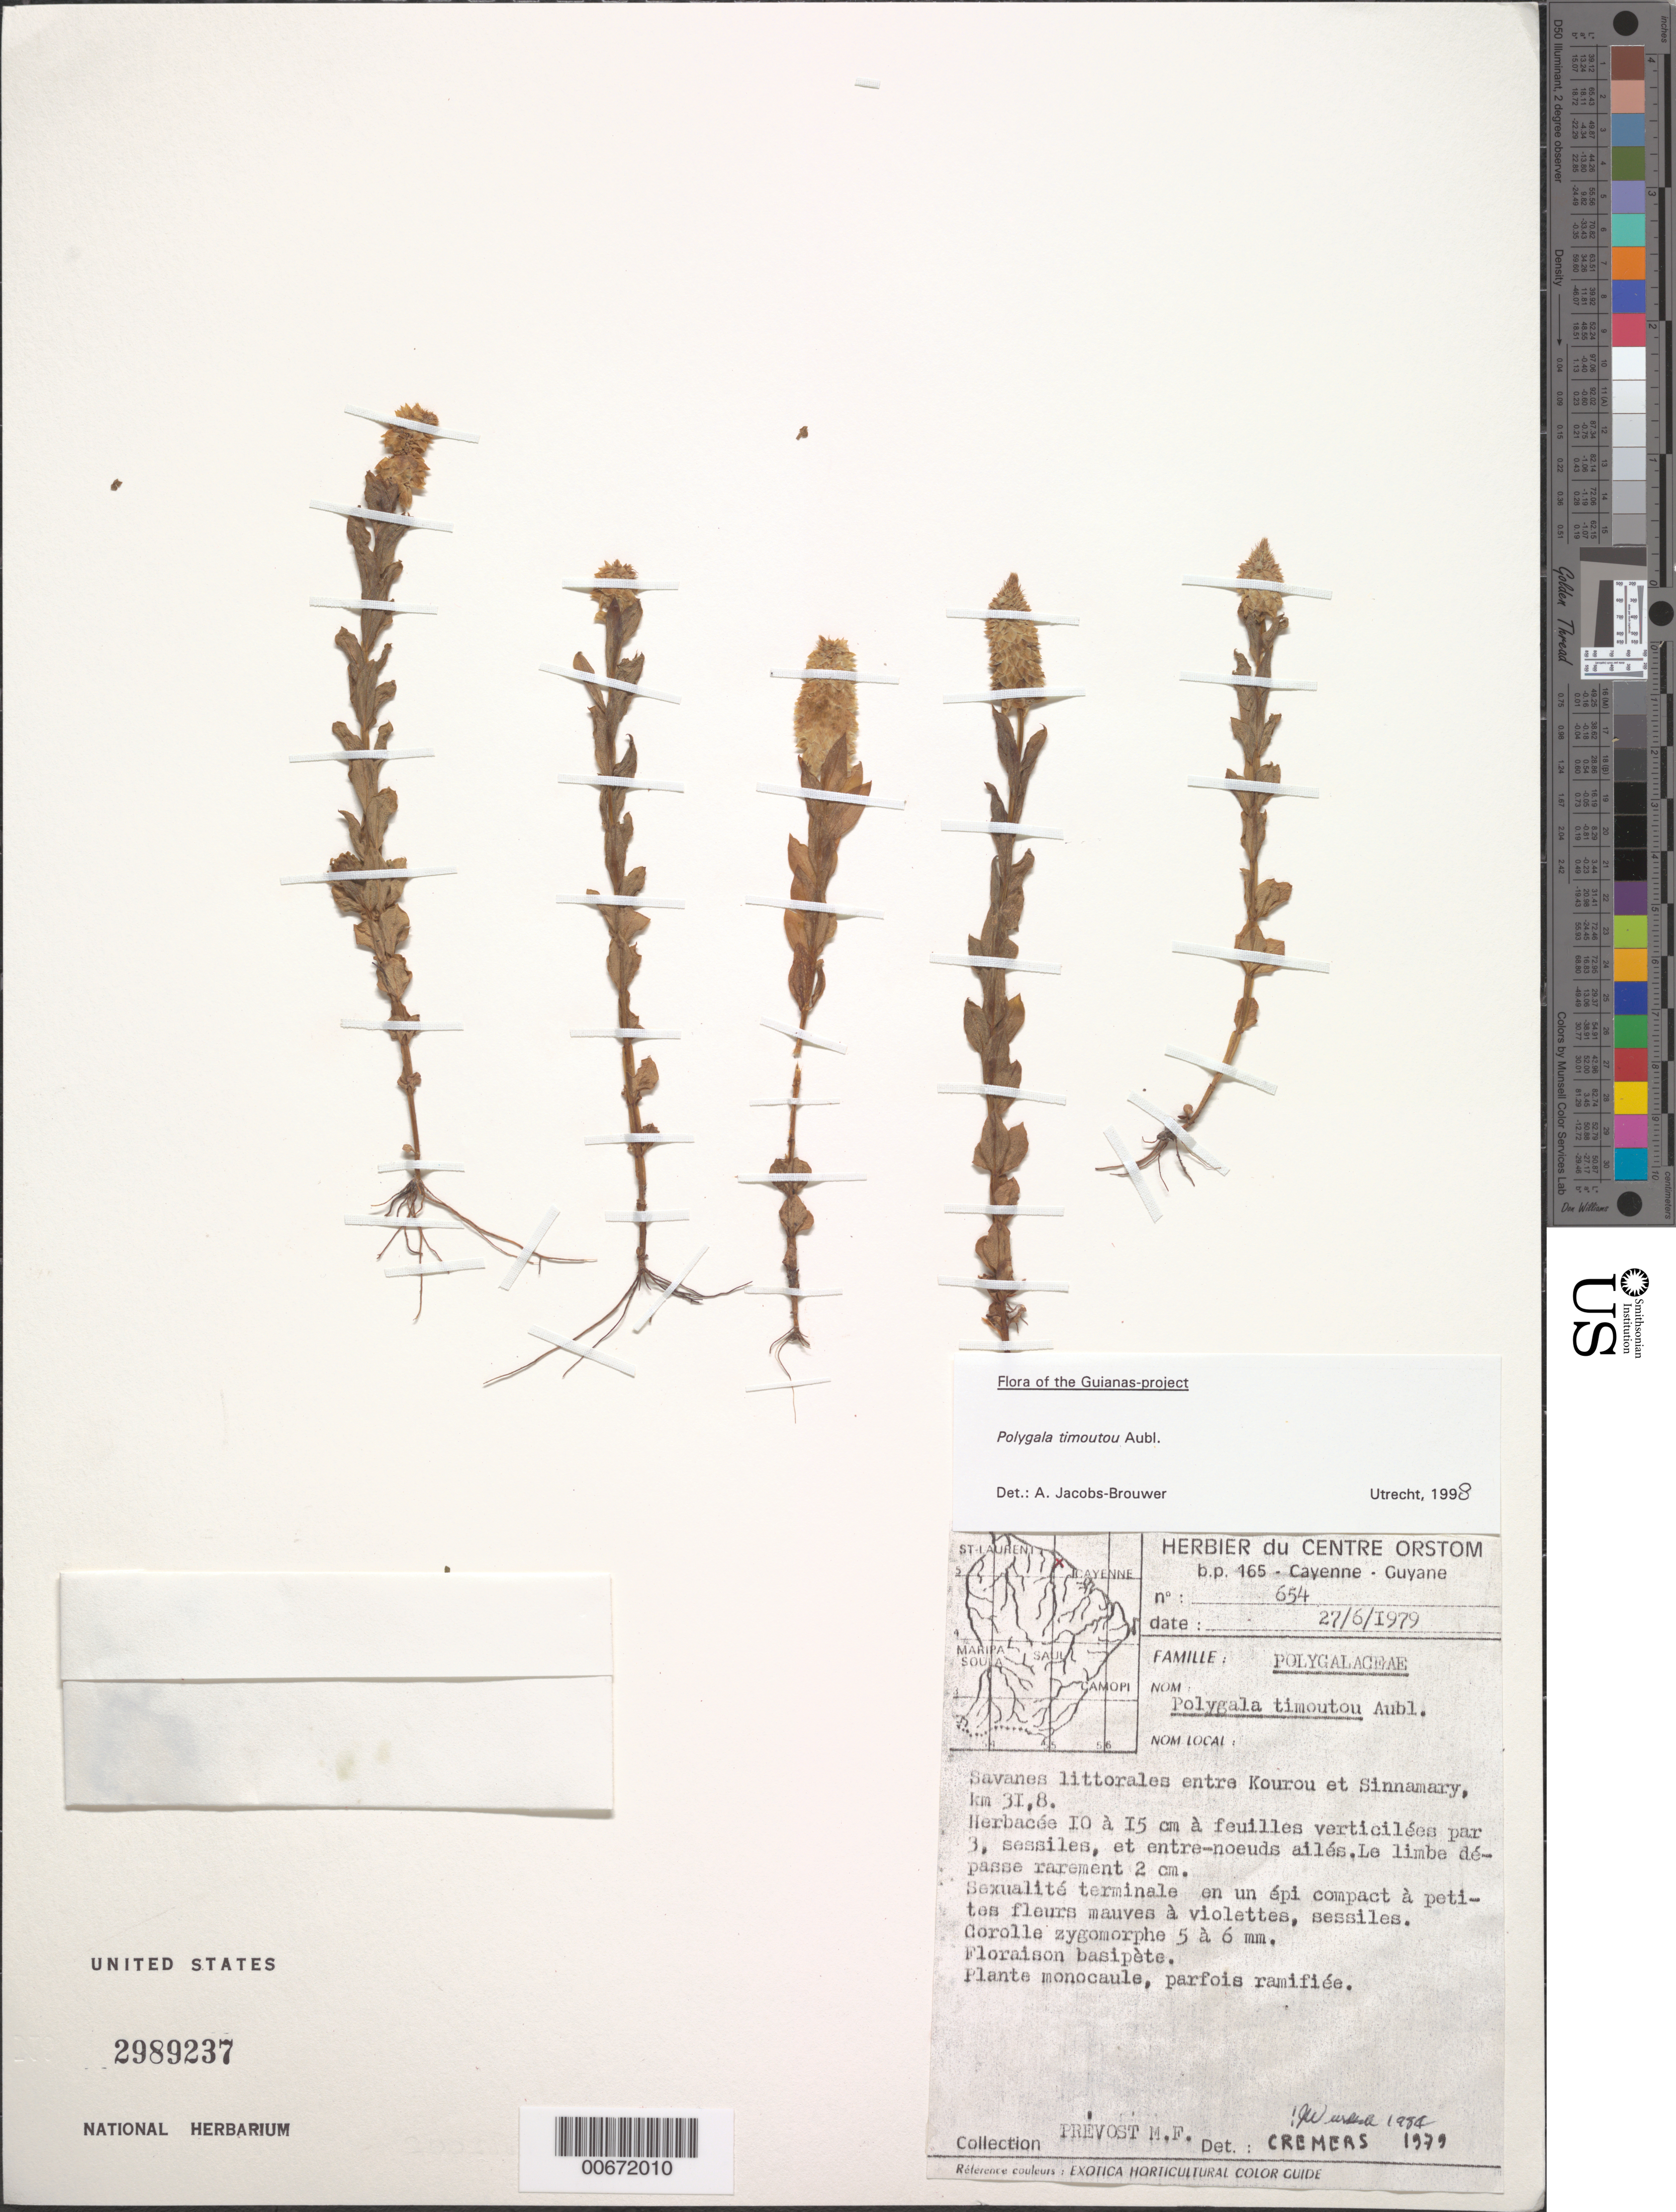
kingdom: Plantae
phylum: Tracheophyta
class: Magnoliopsida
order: Fabales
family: Polygalaceae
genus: Polygala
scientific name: Polygala timoutou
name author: Aubl.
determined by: Jacobs-Brouwer, A.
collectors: M.-F. Prévost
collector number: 654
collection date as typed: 27-Jun-79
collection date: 1979-06-27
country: French Guiana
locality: Kourou, betw. Kourou & Sinnamary, km 31.8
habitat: Savane littorales entre Kourou et Sinnamary. Km 31.8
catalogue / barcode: US 2989237